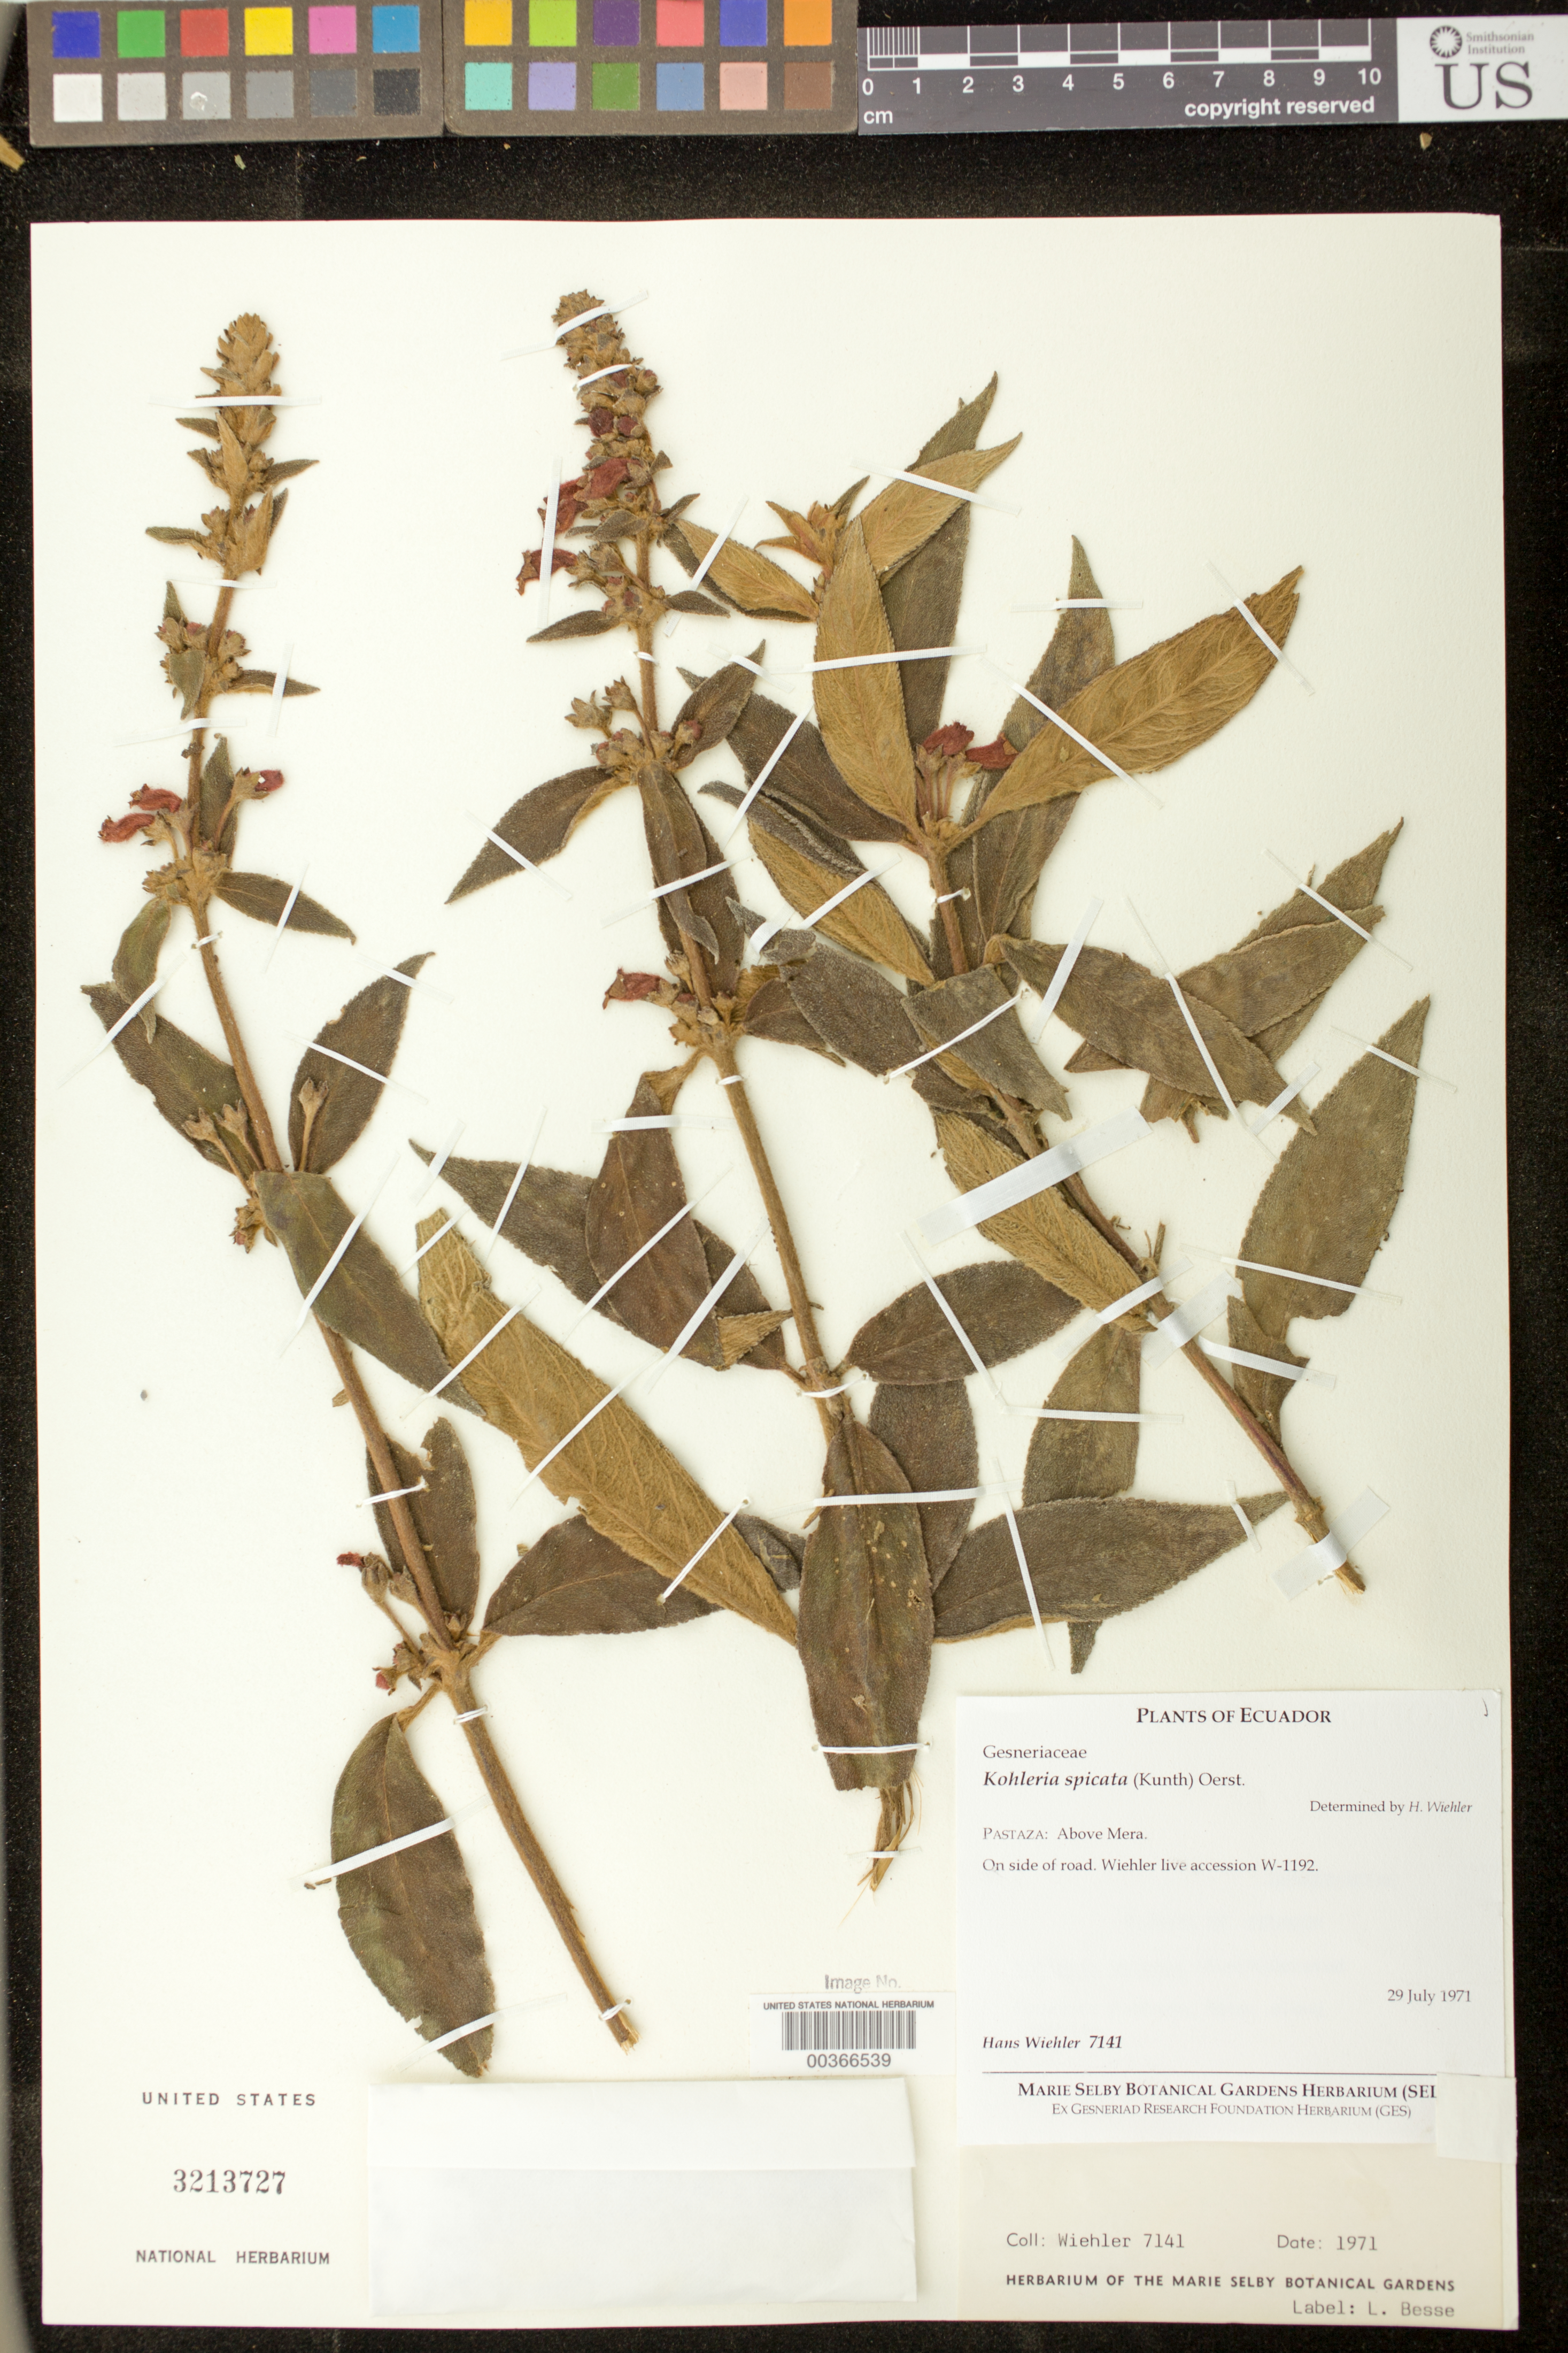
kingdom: Plantae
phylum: Tracheophyta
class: Magnoliopsida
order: Lamiales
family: Gesneriaceae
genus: Kohleria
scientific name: Kohleria spicata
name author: (Kunth) Oerst.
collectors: H. J. Wiehler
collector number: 7141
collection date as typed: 29 Jul 1971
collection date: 1971-07-29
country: Ecuador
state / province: Pastaza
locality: Above Mera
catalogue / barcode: US 3213727